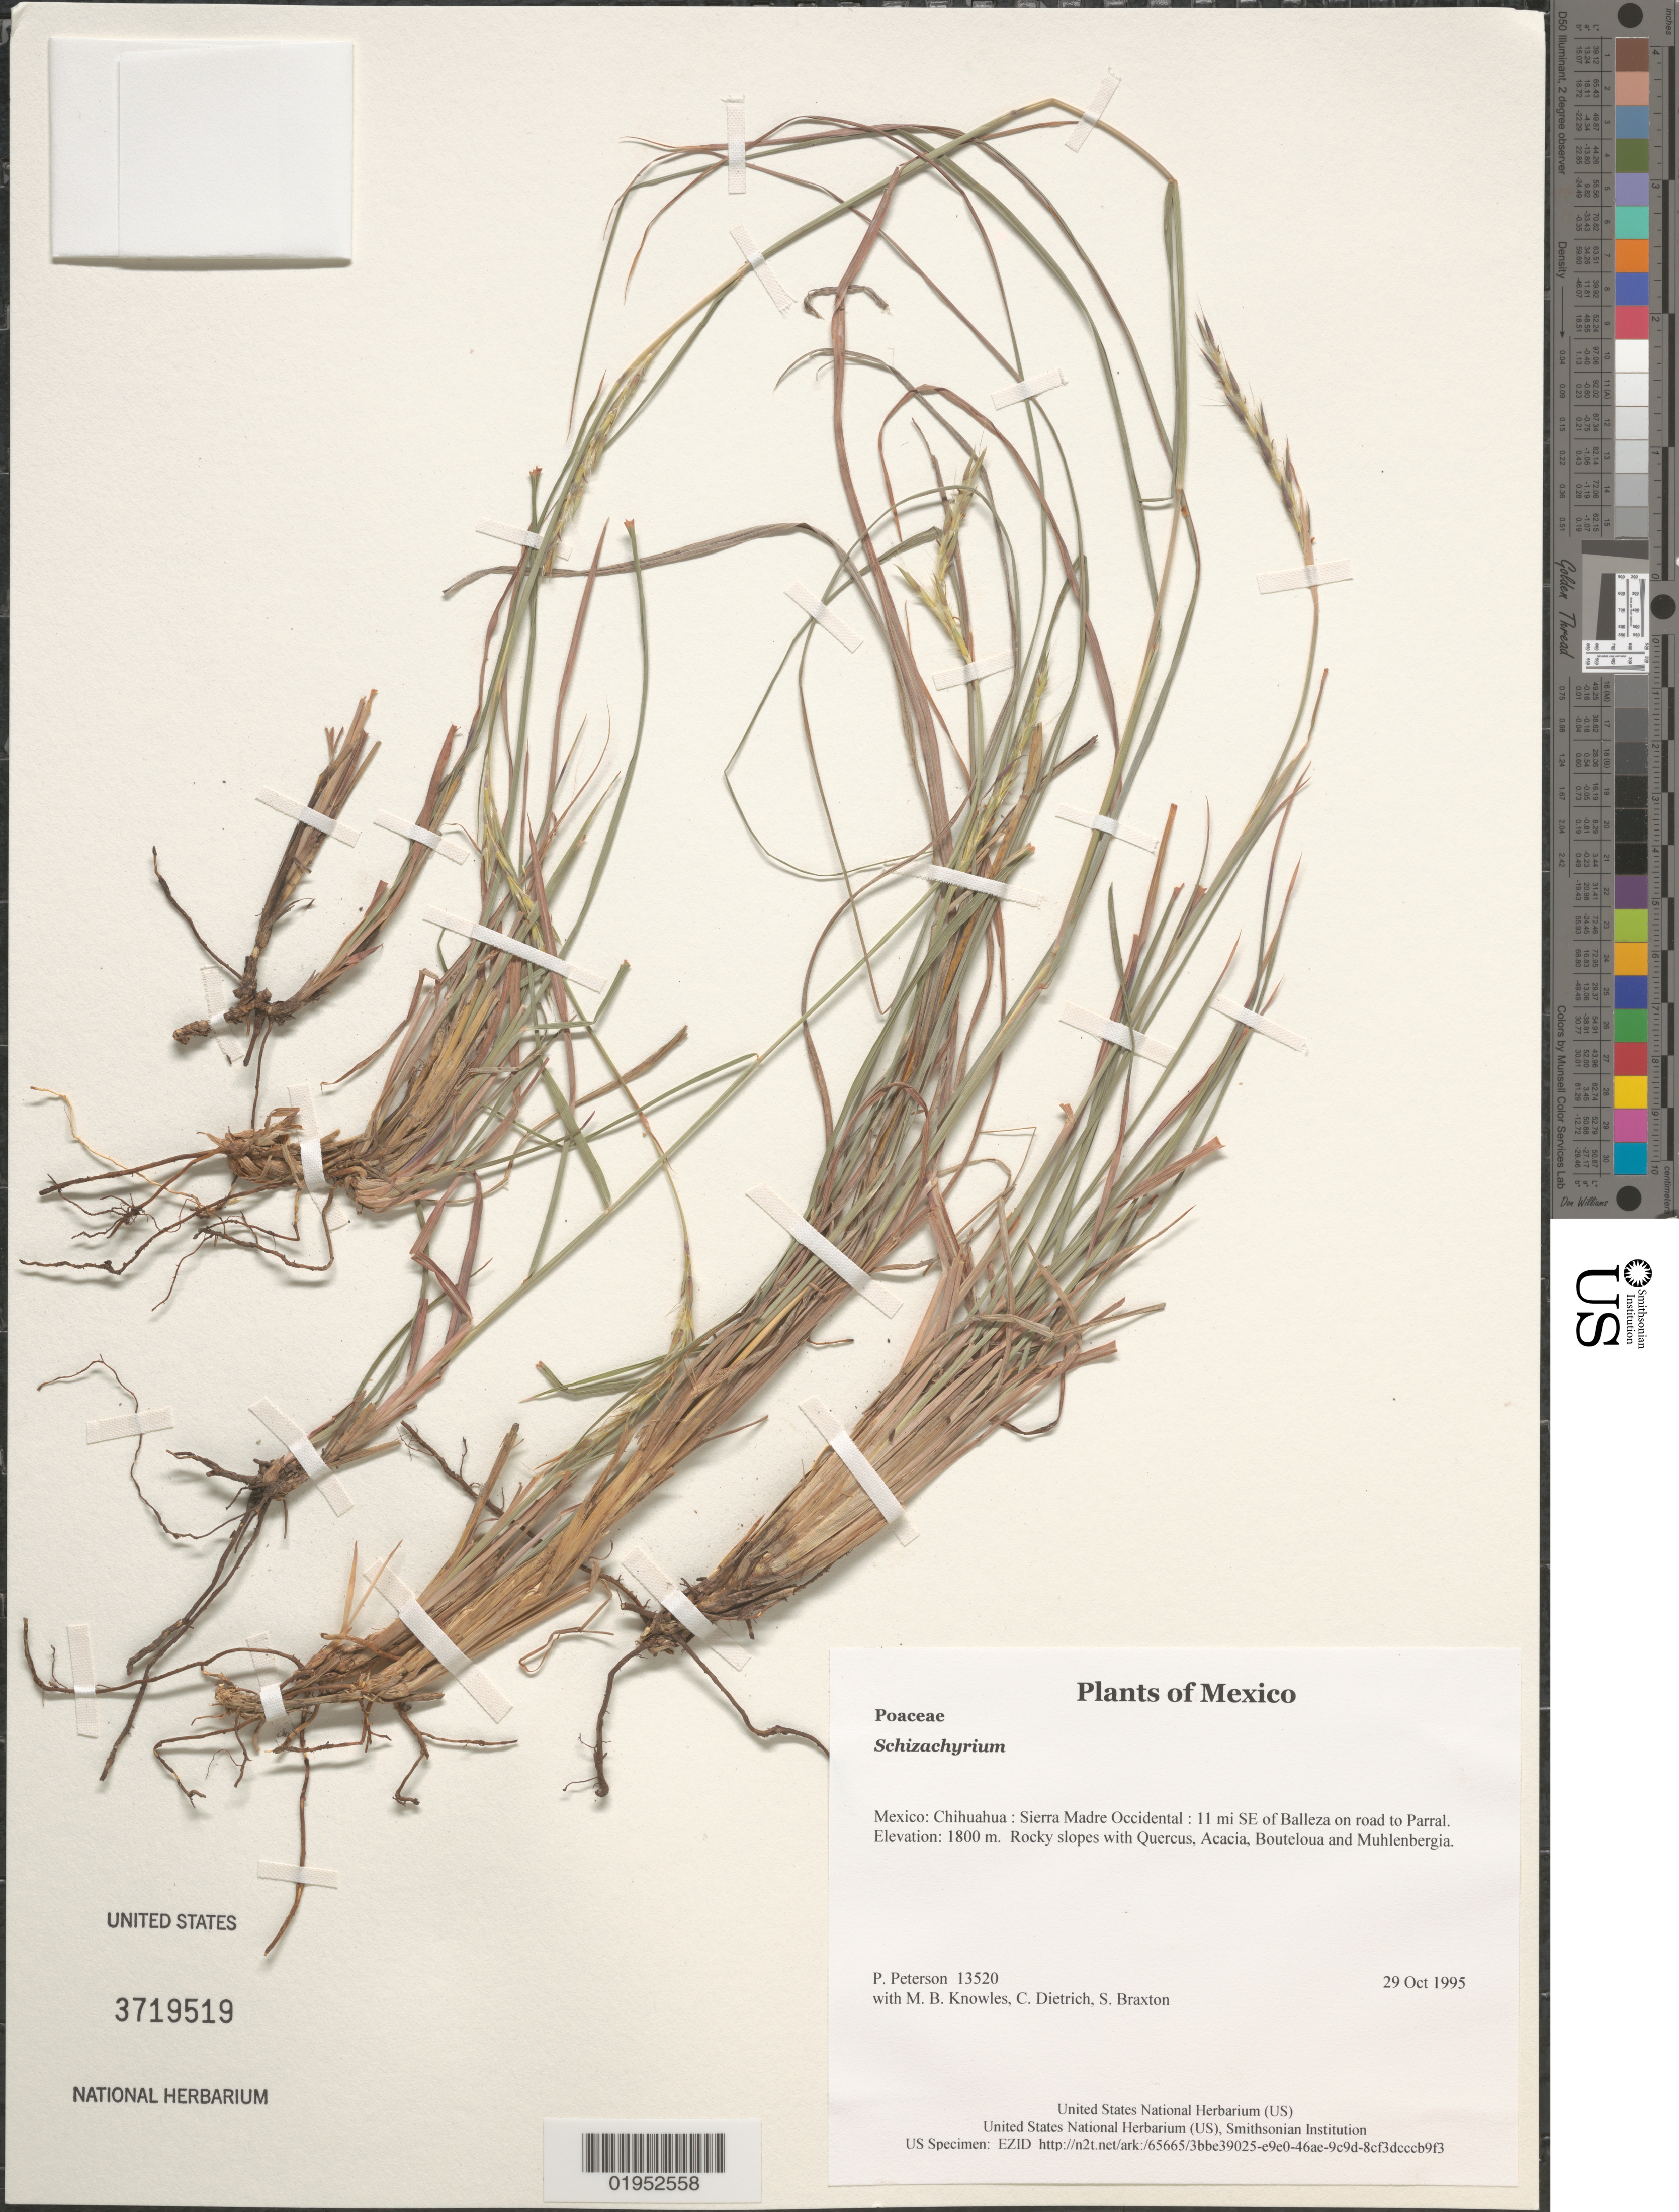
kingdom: Plantae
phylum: Tracheophyta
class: Liliopsida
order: Poales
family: Poaceae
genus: Schizachyrium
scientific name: Schizachyrium sp.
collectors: P. M. Peterson, M. B. Knowles, C. Dietrich & S. Braxton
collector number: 13520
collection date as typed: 29 Oct 1995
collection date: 1995-10-29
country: Mexico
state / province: Chihuahua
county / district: Sierra Madre Occidental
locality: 11 mi SE of Balleza on road to Parral.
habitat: Rocky slopes with Quercus, Acacia, Bouteloua and Muhlenbergia.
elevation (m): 1800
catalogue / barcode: US 3719519